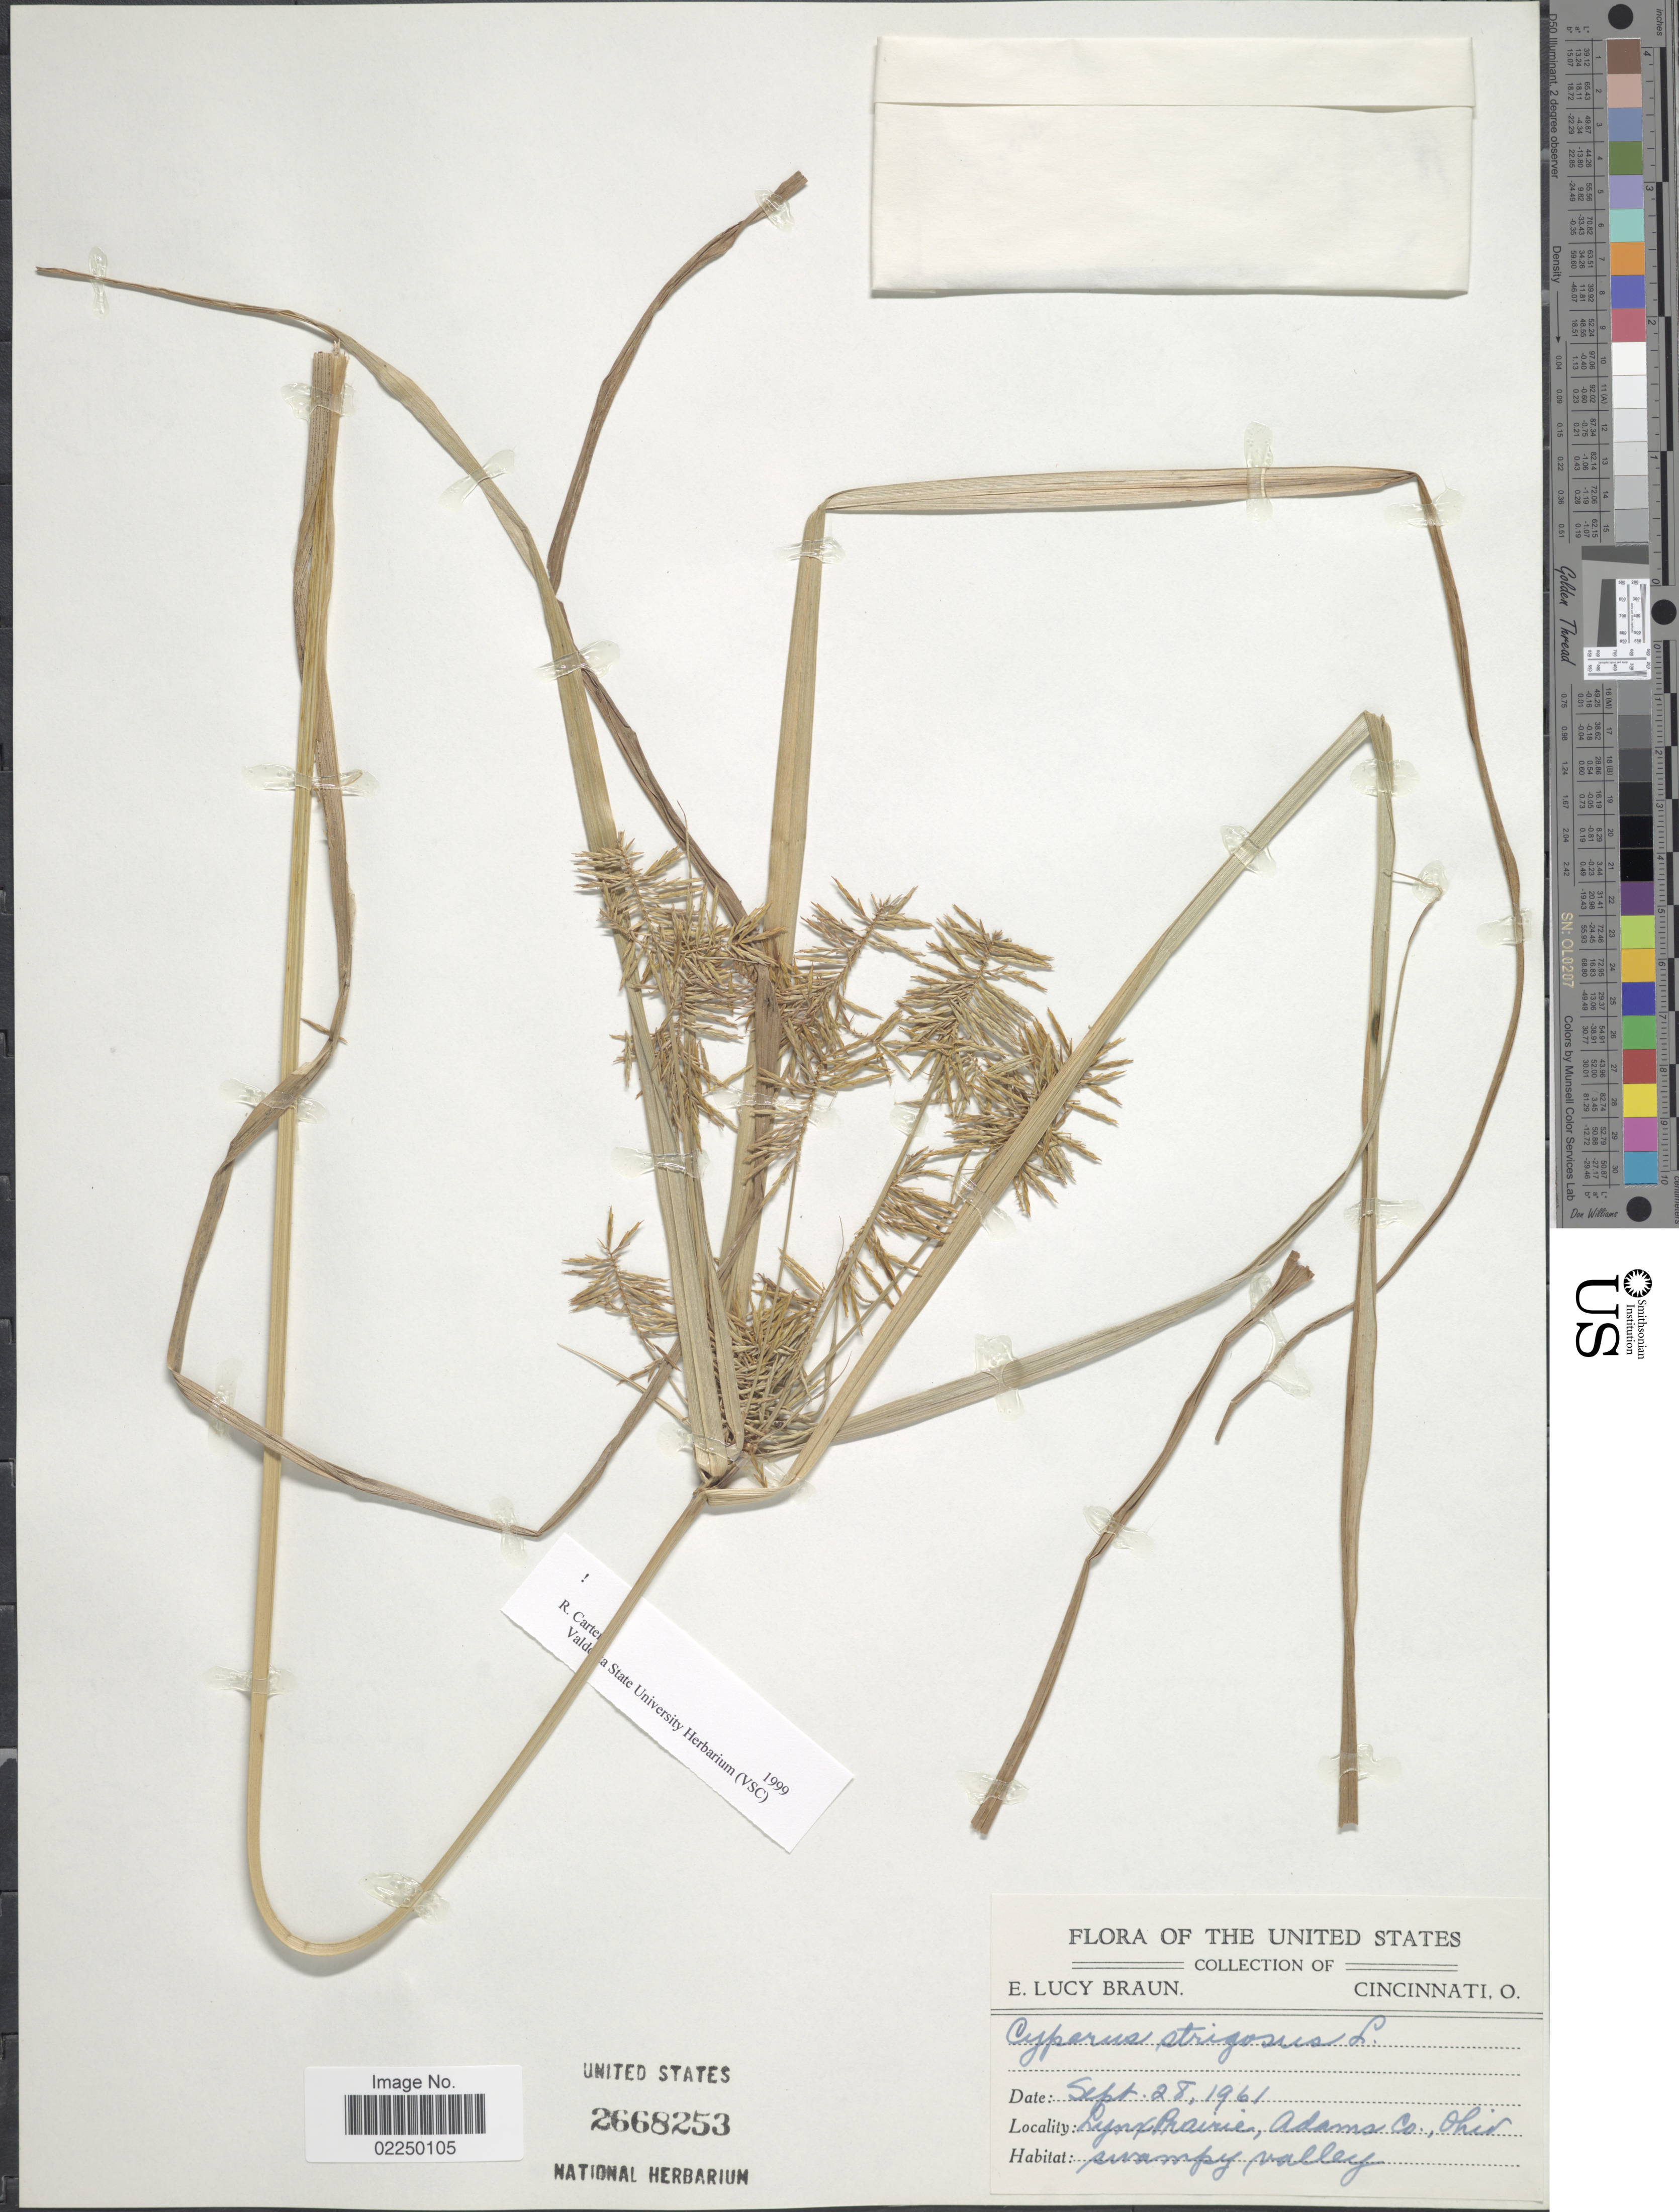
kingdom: Plantae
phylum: Tracheophyta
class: Liliopsida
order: Poales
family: Cyperaceae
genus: Cyperus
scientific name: Cyperus strigosus L.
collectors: E. L. Braun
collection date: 1961-09-28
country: United States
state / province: Ohio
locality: Lynx Prairie, Adams Co.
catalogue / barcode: US 2668253